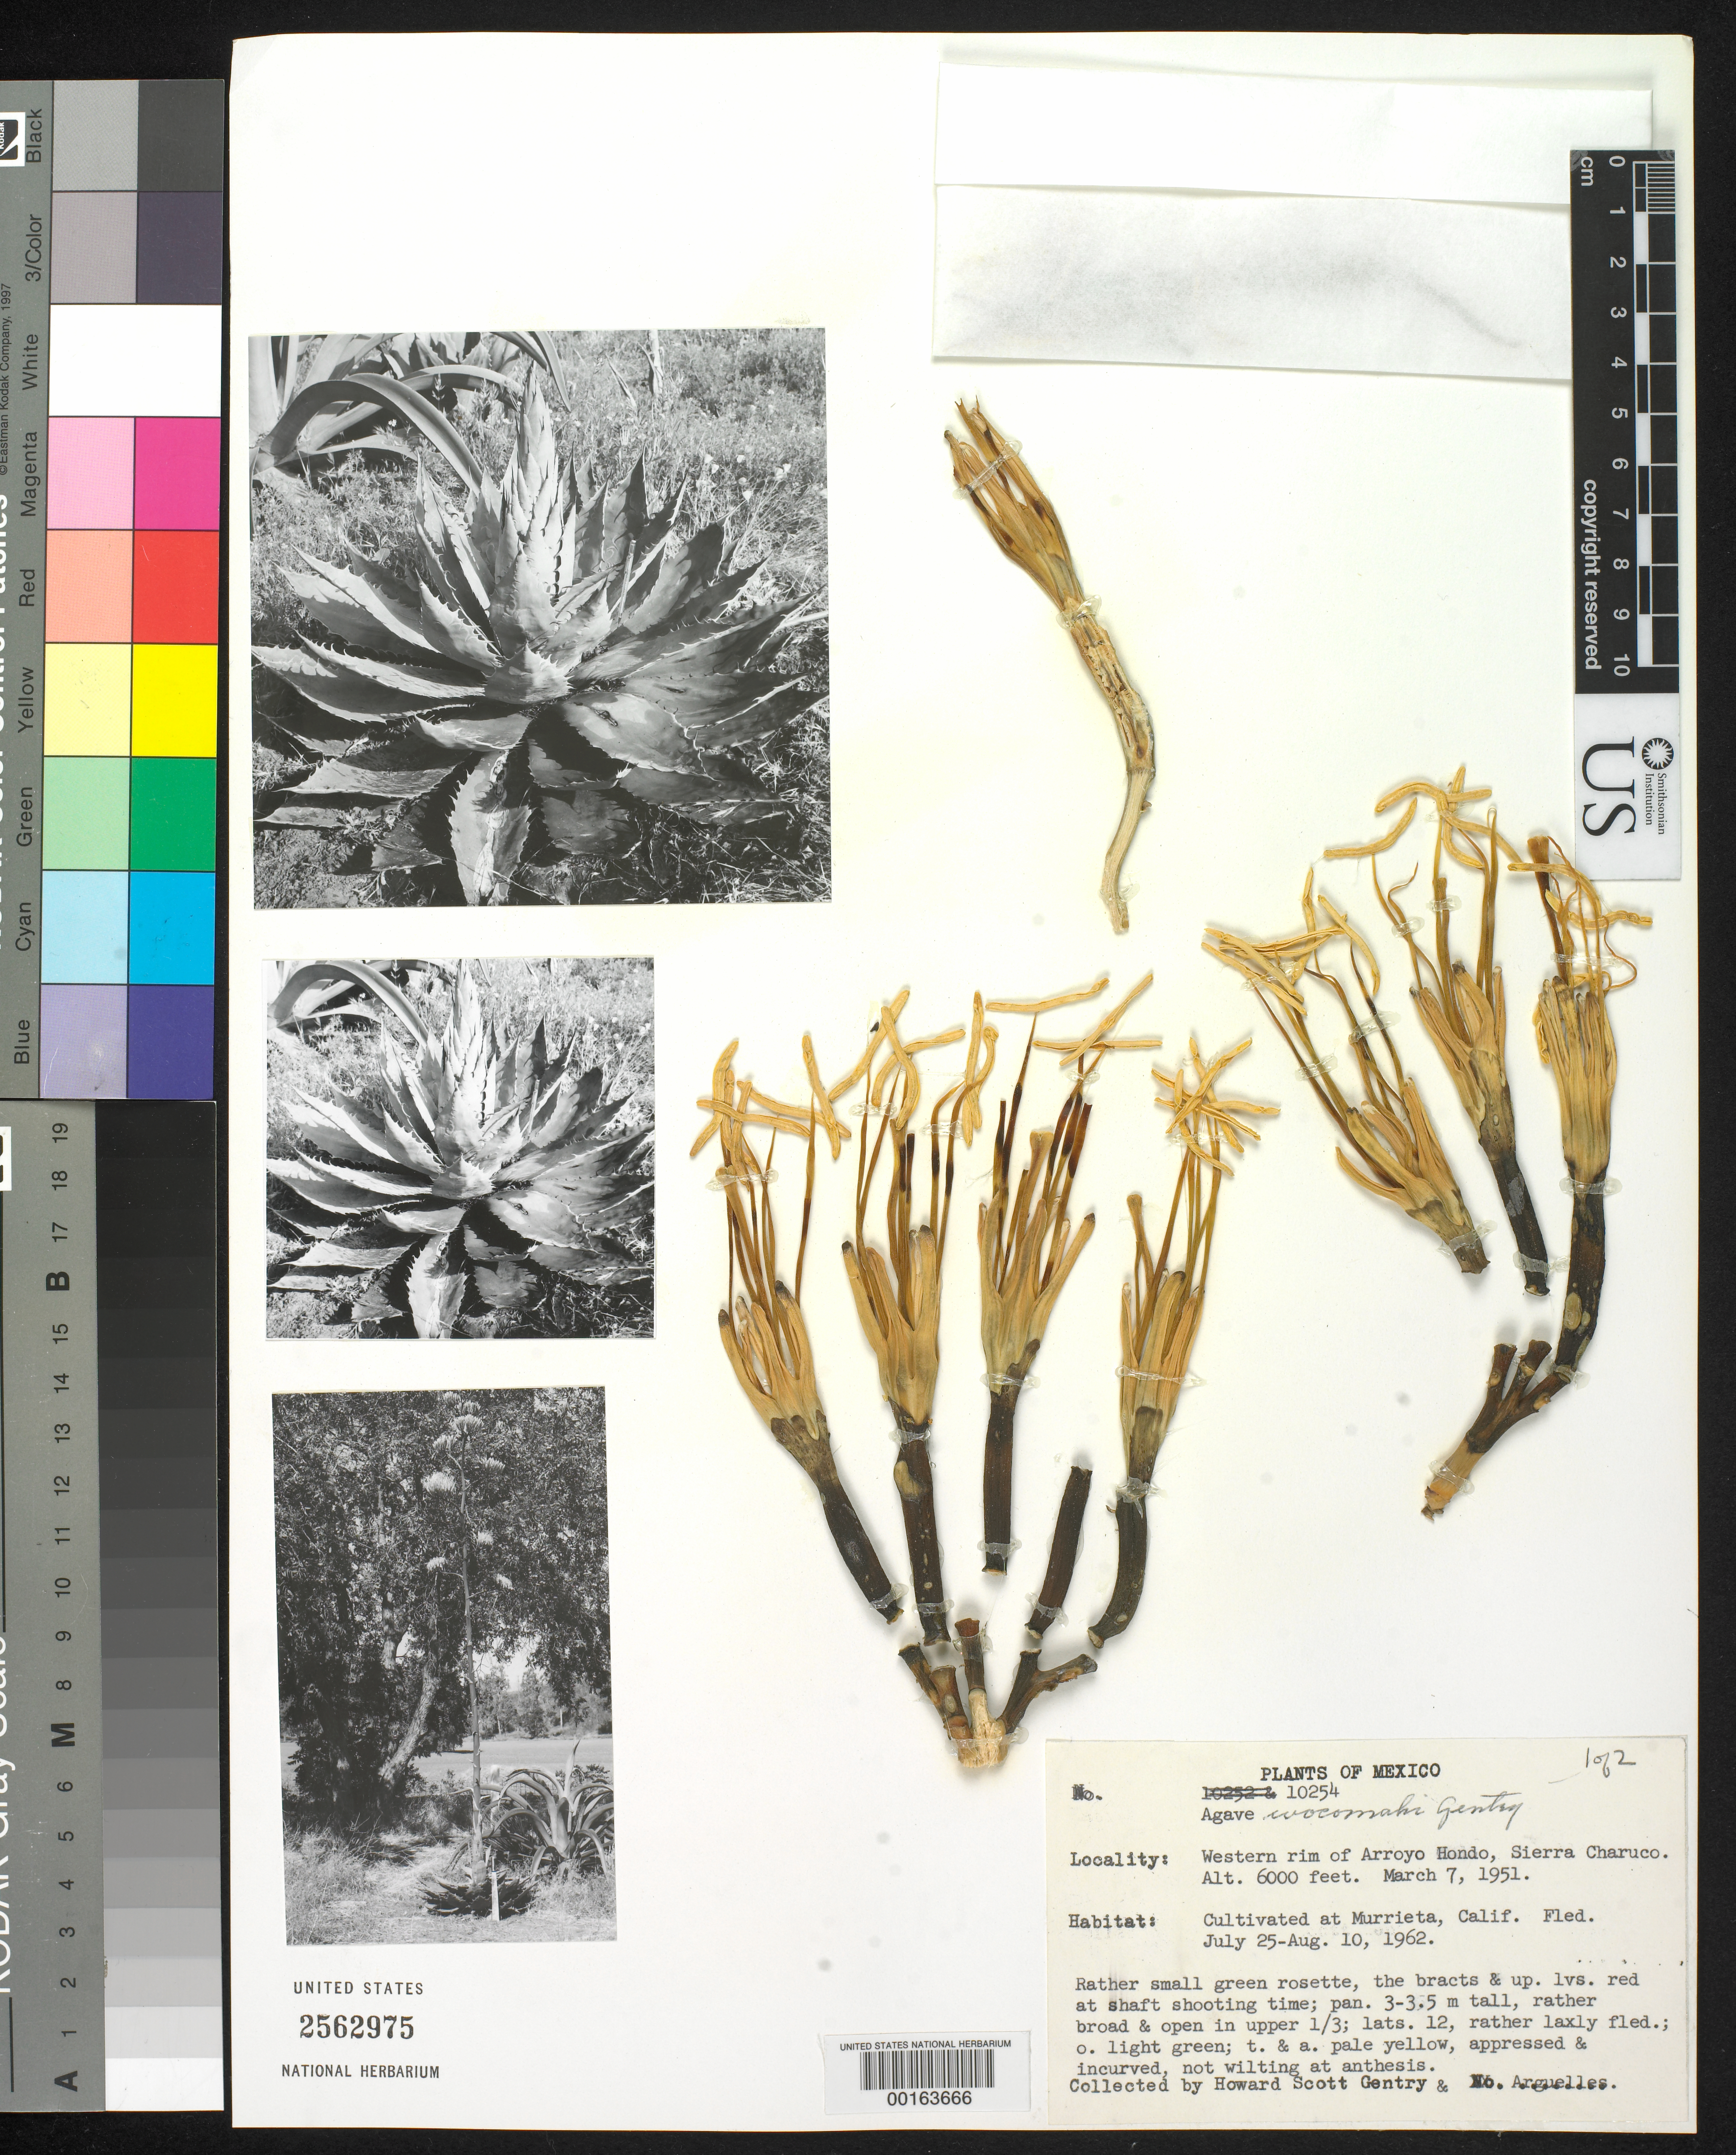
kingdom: Plantae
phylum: Tracheophyta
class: Liliopsida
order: Asparagales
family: Asparagaceae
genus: Agave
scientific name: Agave wocomahi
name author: Gentry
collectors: H. S. Gentry & J. Arguelles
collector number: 10254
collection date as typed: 07 Mar 1951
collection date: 1951-03-07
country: Mexico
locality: Western rim of Arroyo Hondo, Sierra Charuco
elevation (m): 1829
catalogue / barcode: US 2562975